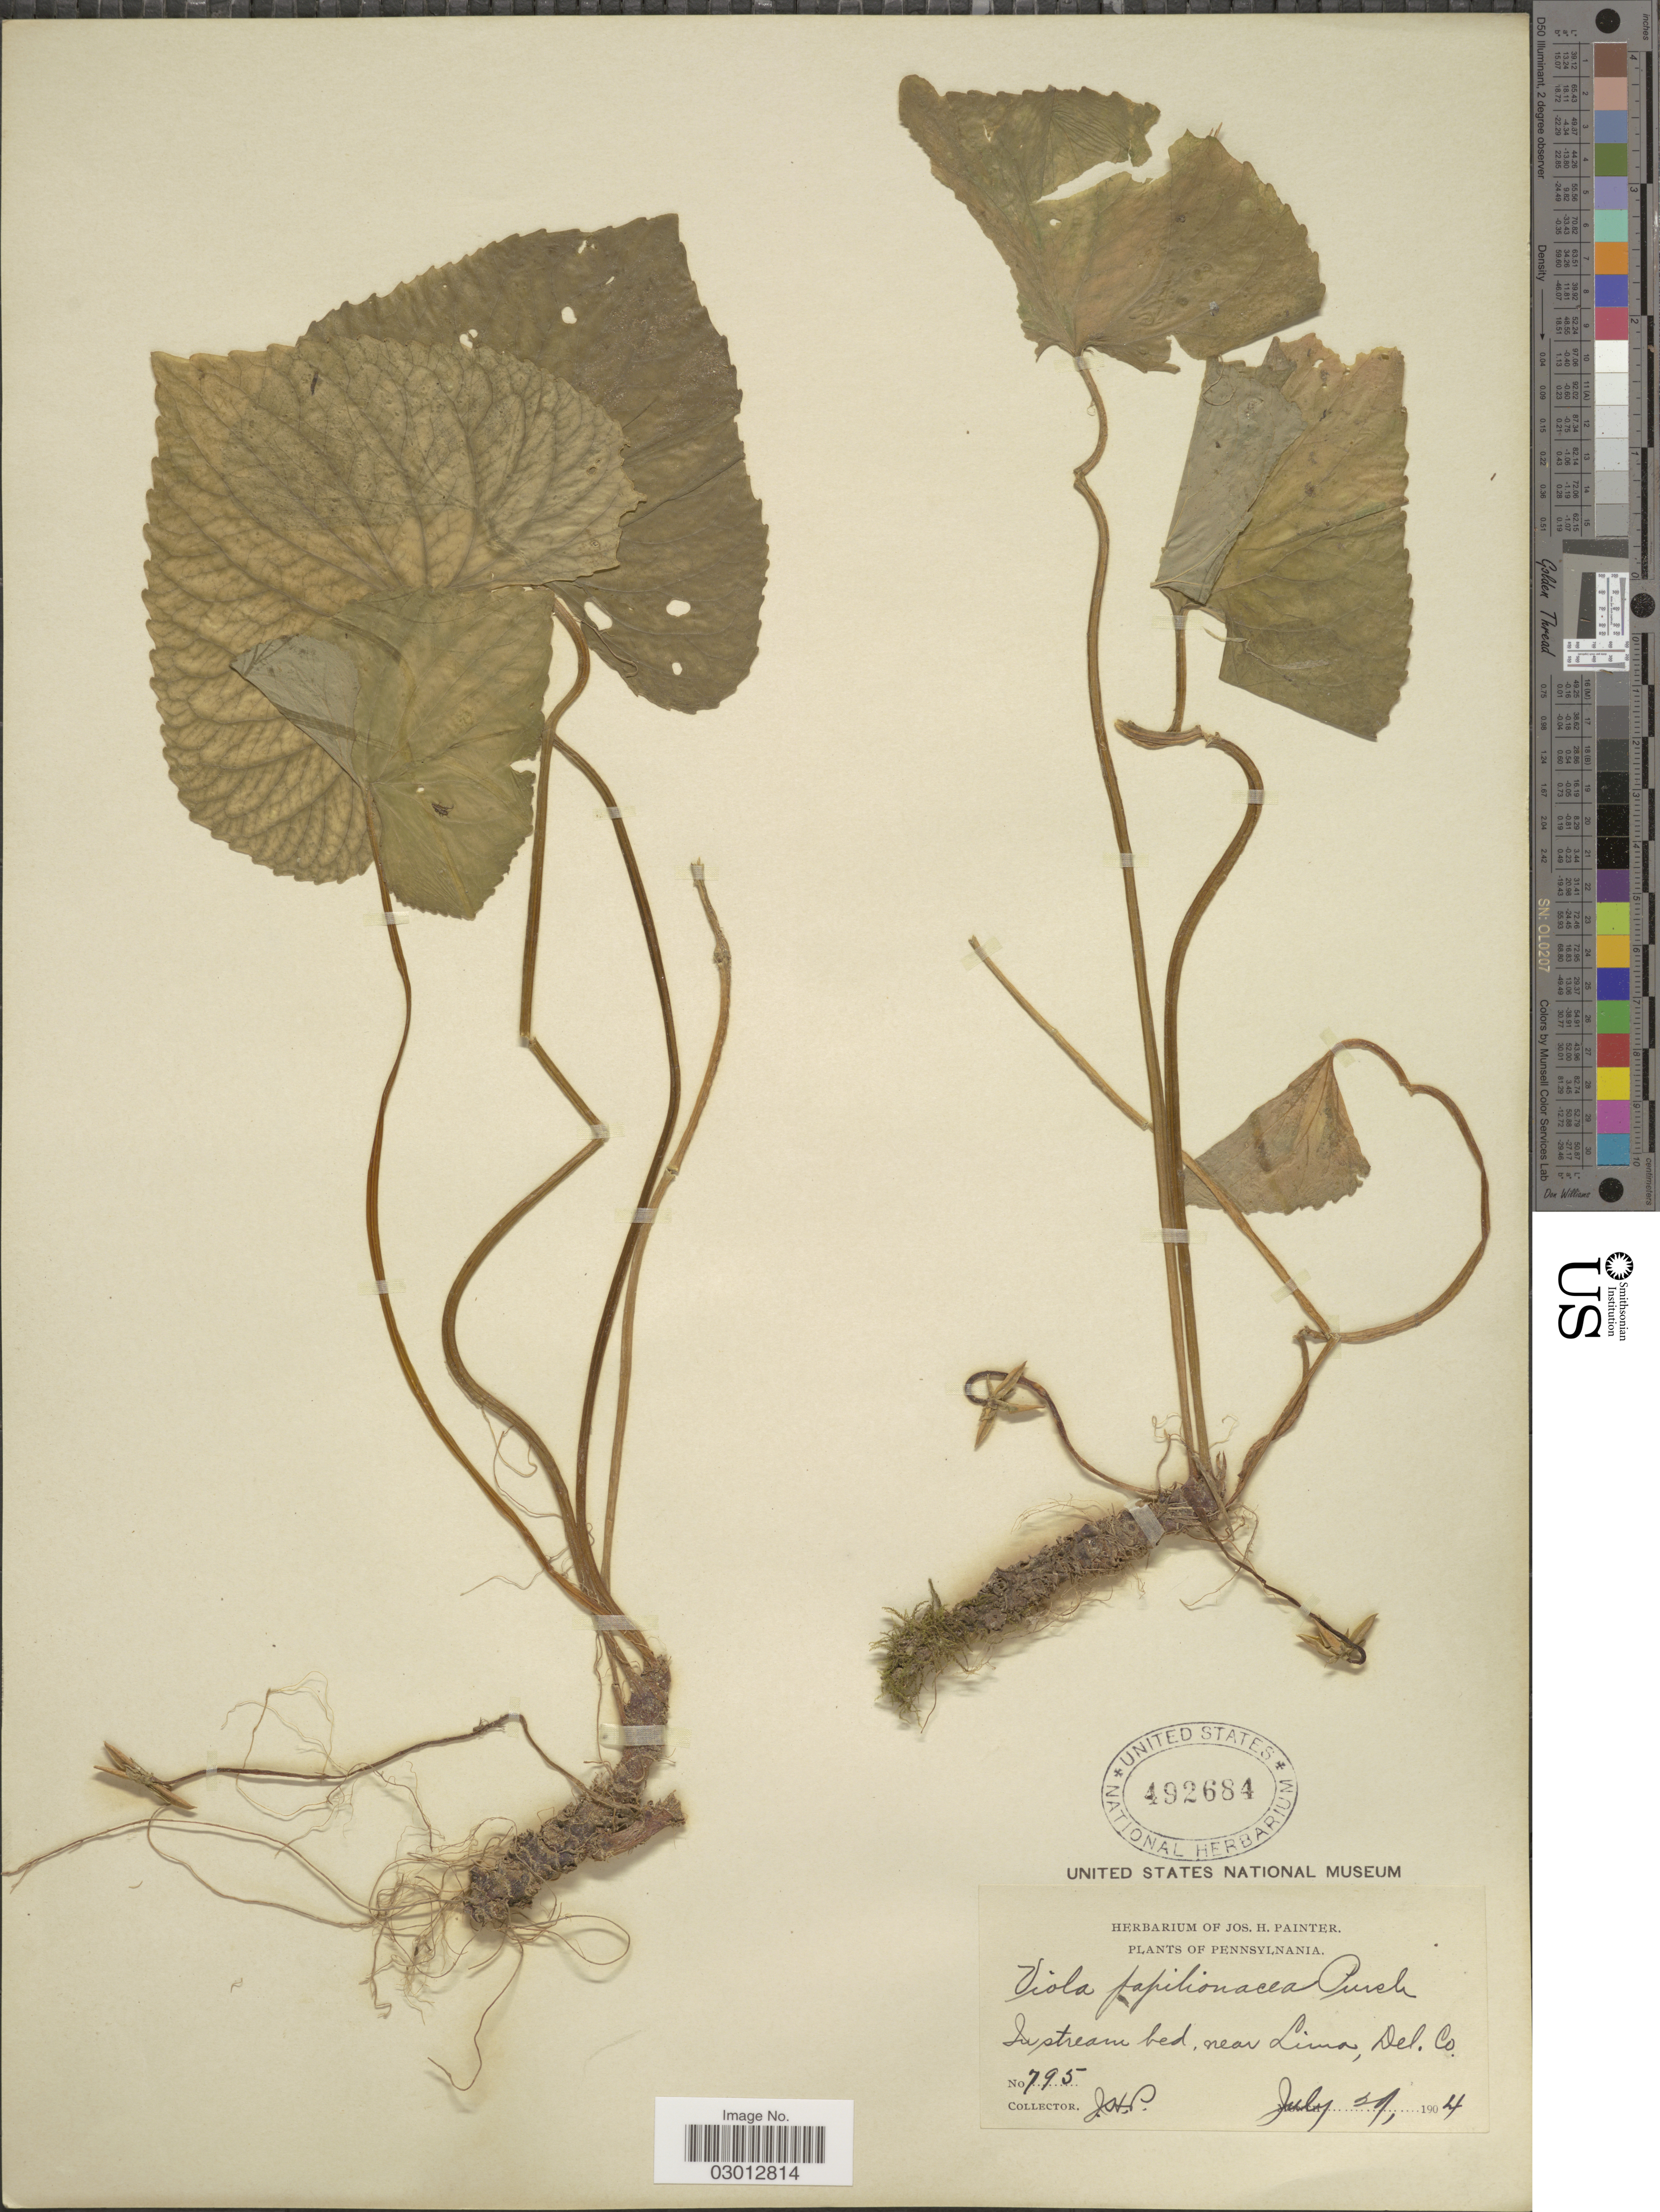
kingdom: Plantae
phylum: Tracheophyta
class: Magnoliopsida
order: Malpighiales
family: Violaceae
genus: Viola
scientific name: Viola papilionacea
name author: Pursh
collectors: J. H. Painter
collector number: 795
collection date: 1904-07-29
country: United States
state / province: Pennsylvania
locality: In stream bed, near Lima, Del. Co.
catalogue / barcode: US 492684